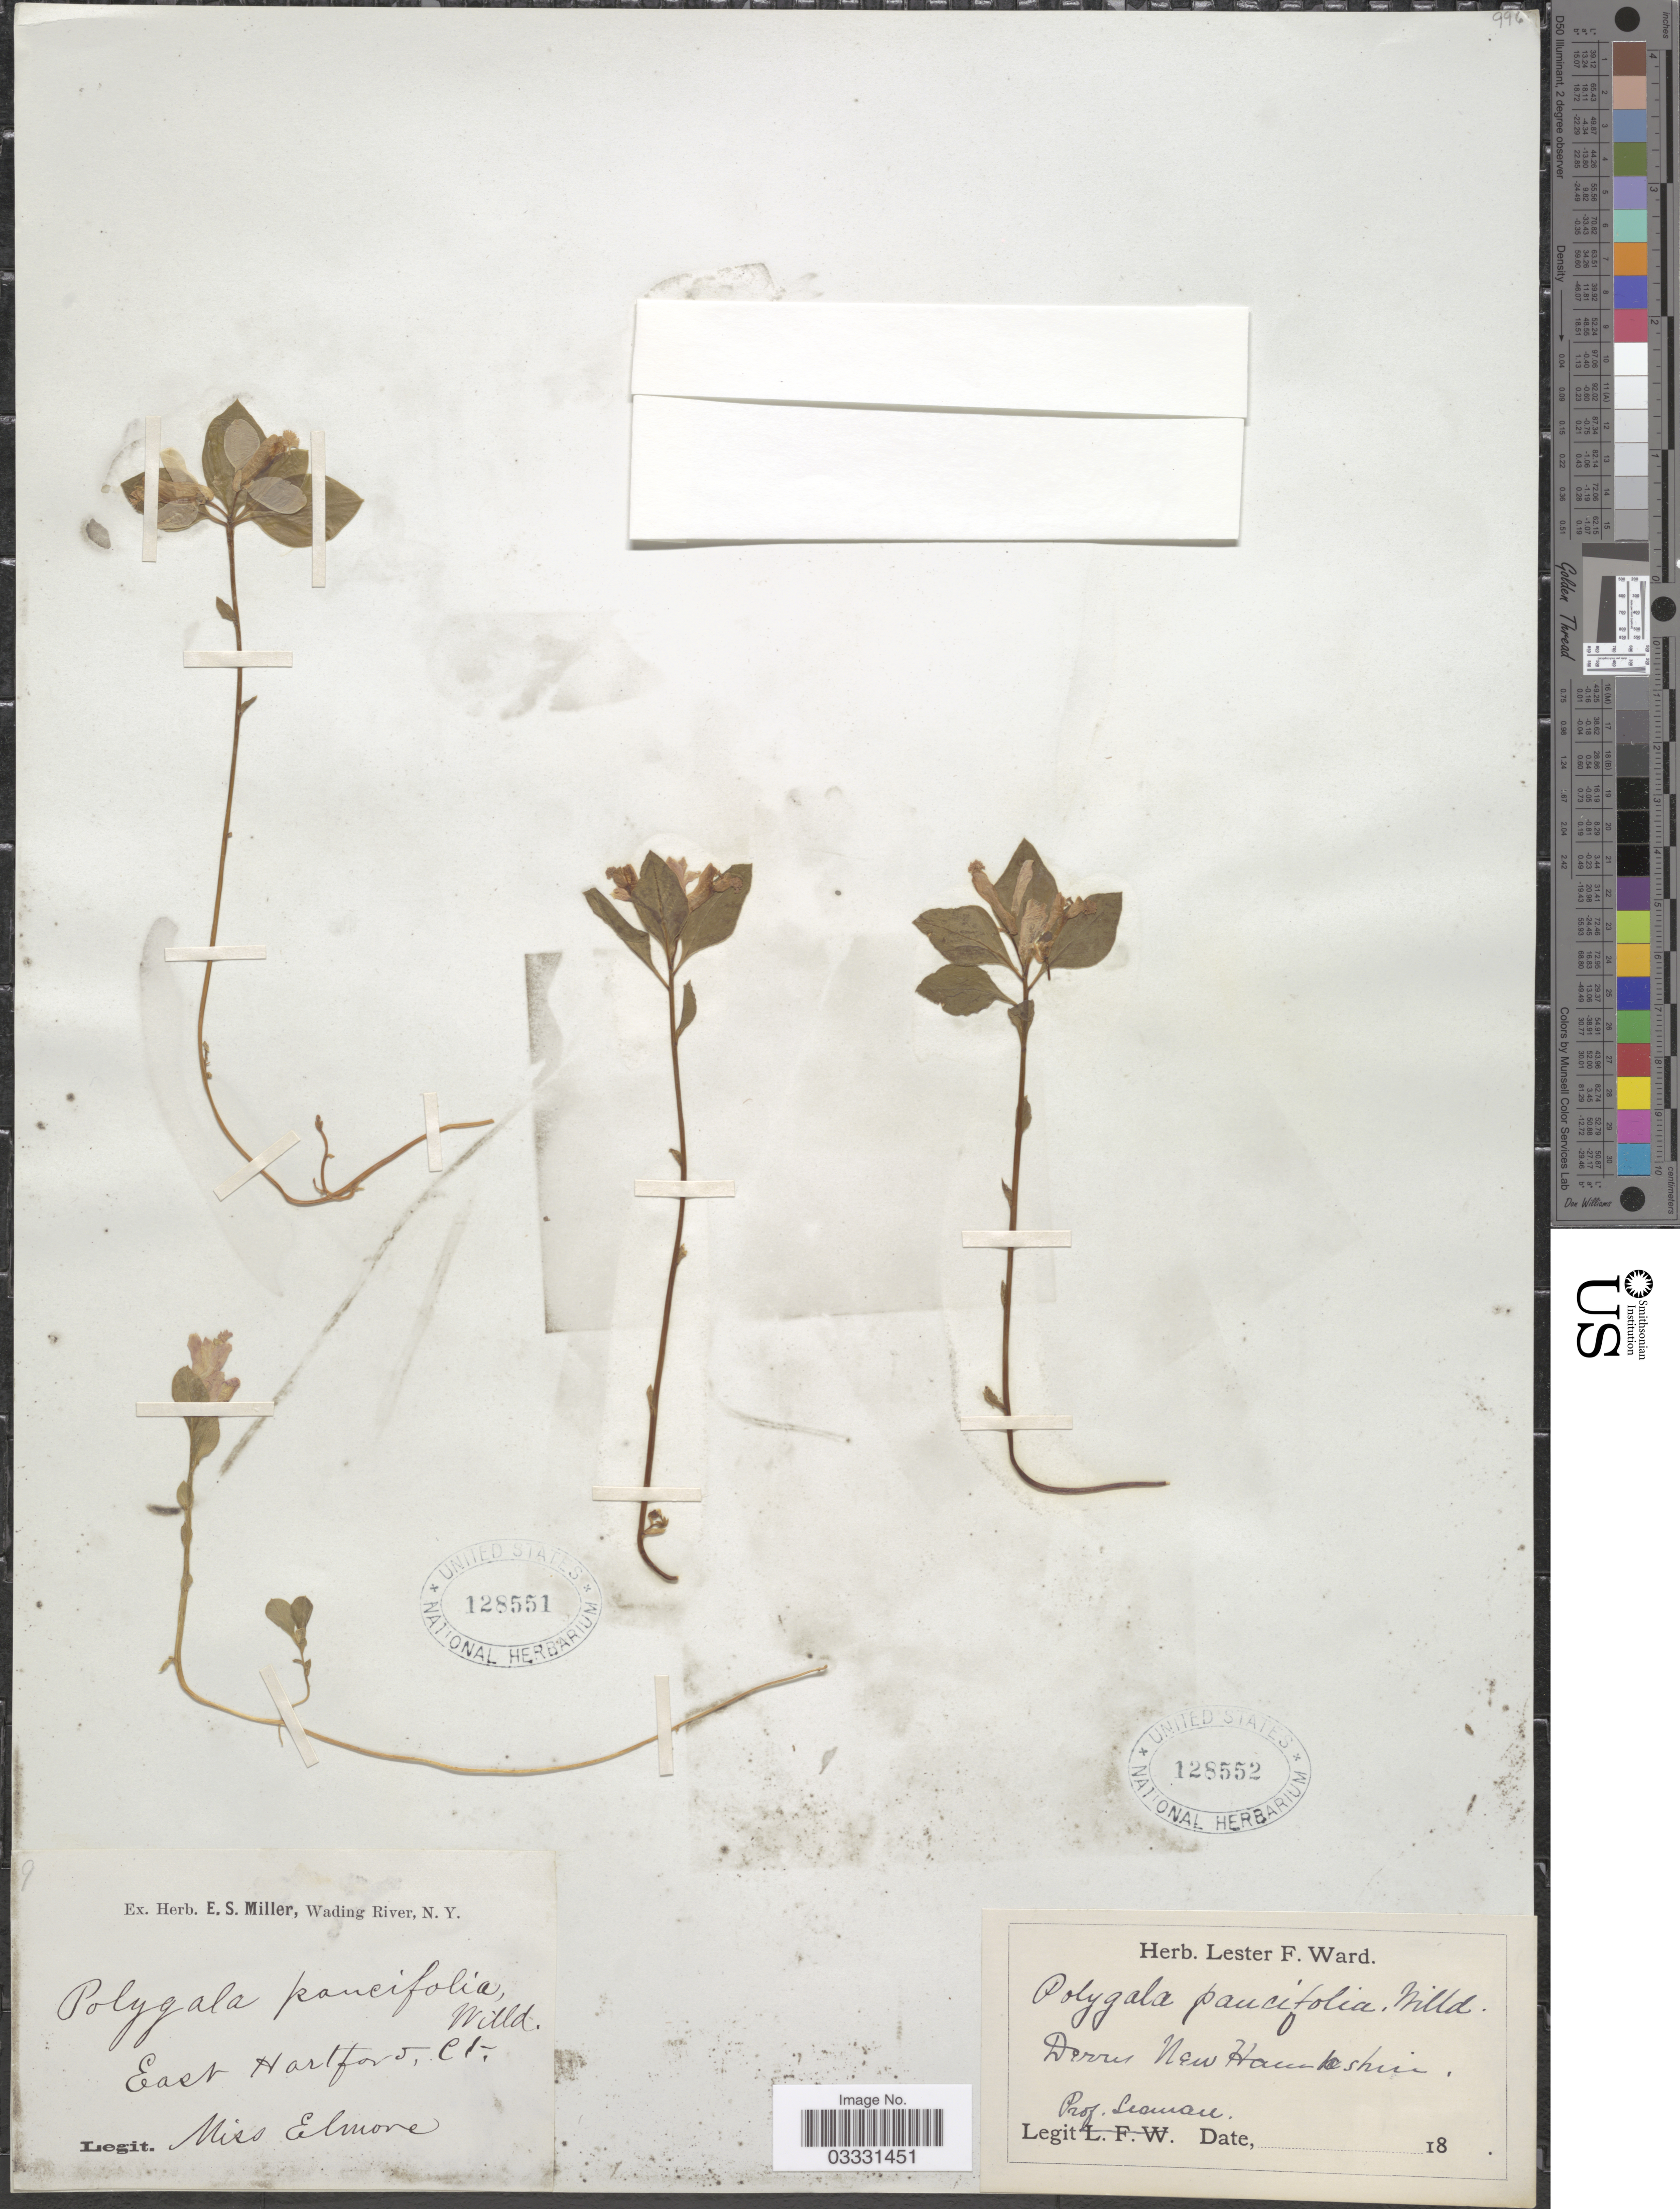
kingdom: Plantae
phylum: Tracheophyta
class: Magnoliopsida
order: Fabales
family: Polygalaceae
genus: Polygaloides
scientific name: Polygaloides paucifolia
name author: (Willd.) J.R. Abbott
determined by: Strong, Mark T., (BOT), Smithsonian Institution - National Museum of Natural History (UNITED STATES)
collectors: Seaman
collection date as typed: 18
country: United States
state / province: New Hampshire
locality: Derry.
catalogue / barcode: US 128552-2